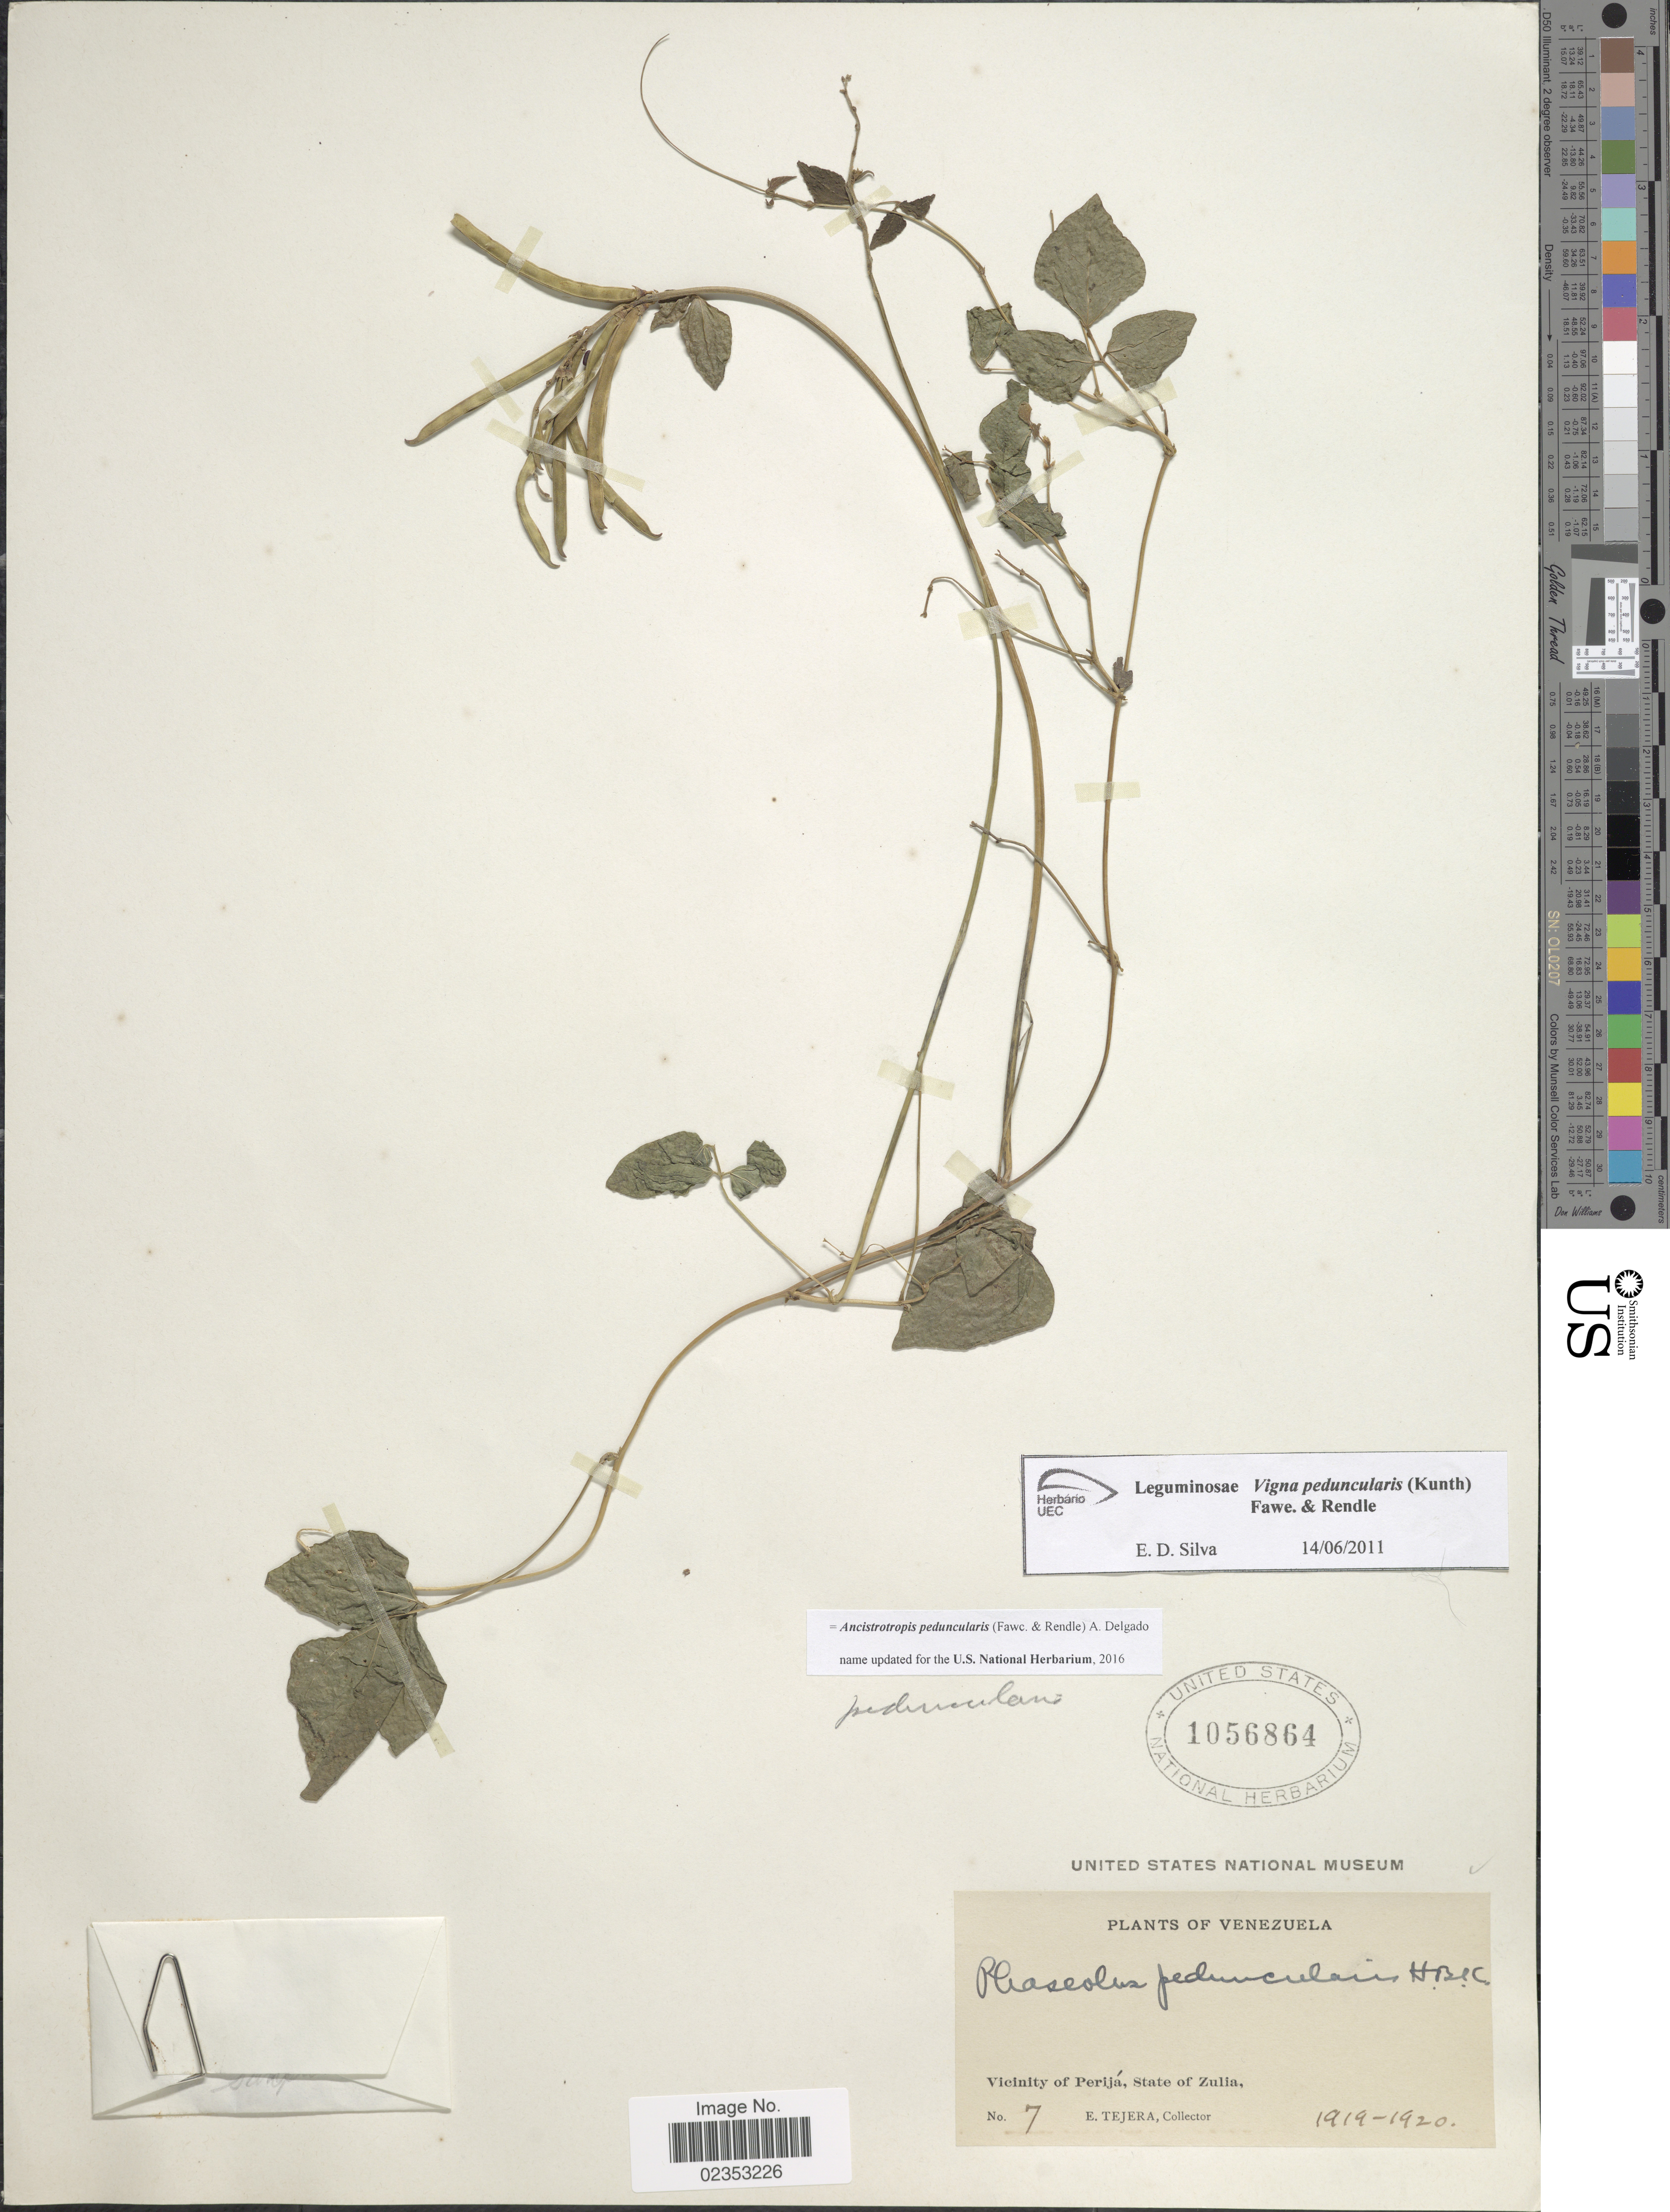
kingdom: Plantae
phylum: Tracheophyta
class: Magnoliopsida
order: Fabales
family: Fabaceae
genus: Ancistrotropis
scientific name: Ancistrotropis peduncularis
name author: (Fawc. & Rendle) A. Delgado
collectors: E. Tejera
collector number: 7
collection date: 1919/1920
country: Venezuela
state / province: Zulia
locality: Vicinity of Perijá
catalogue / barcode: US 1056864